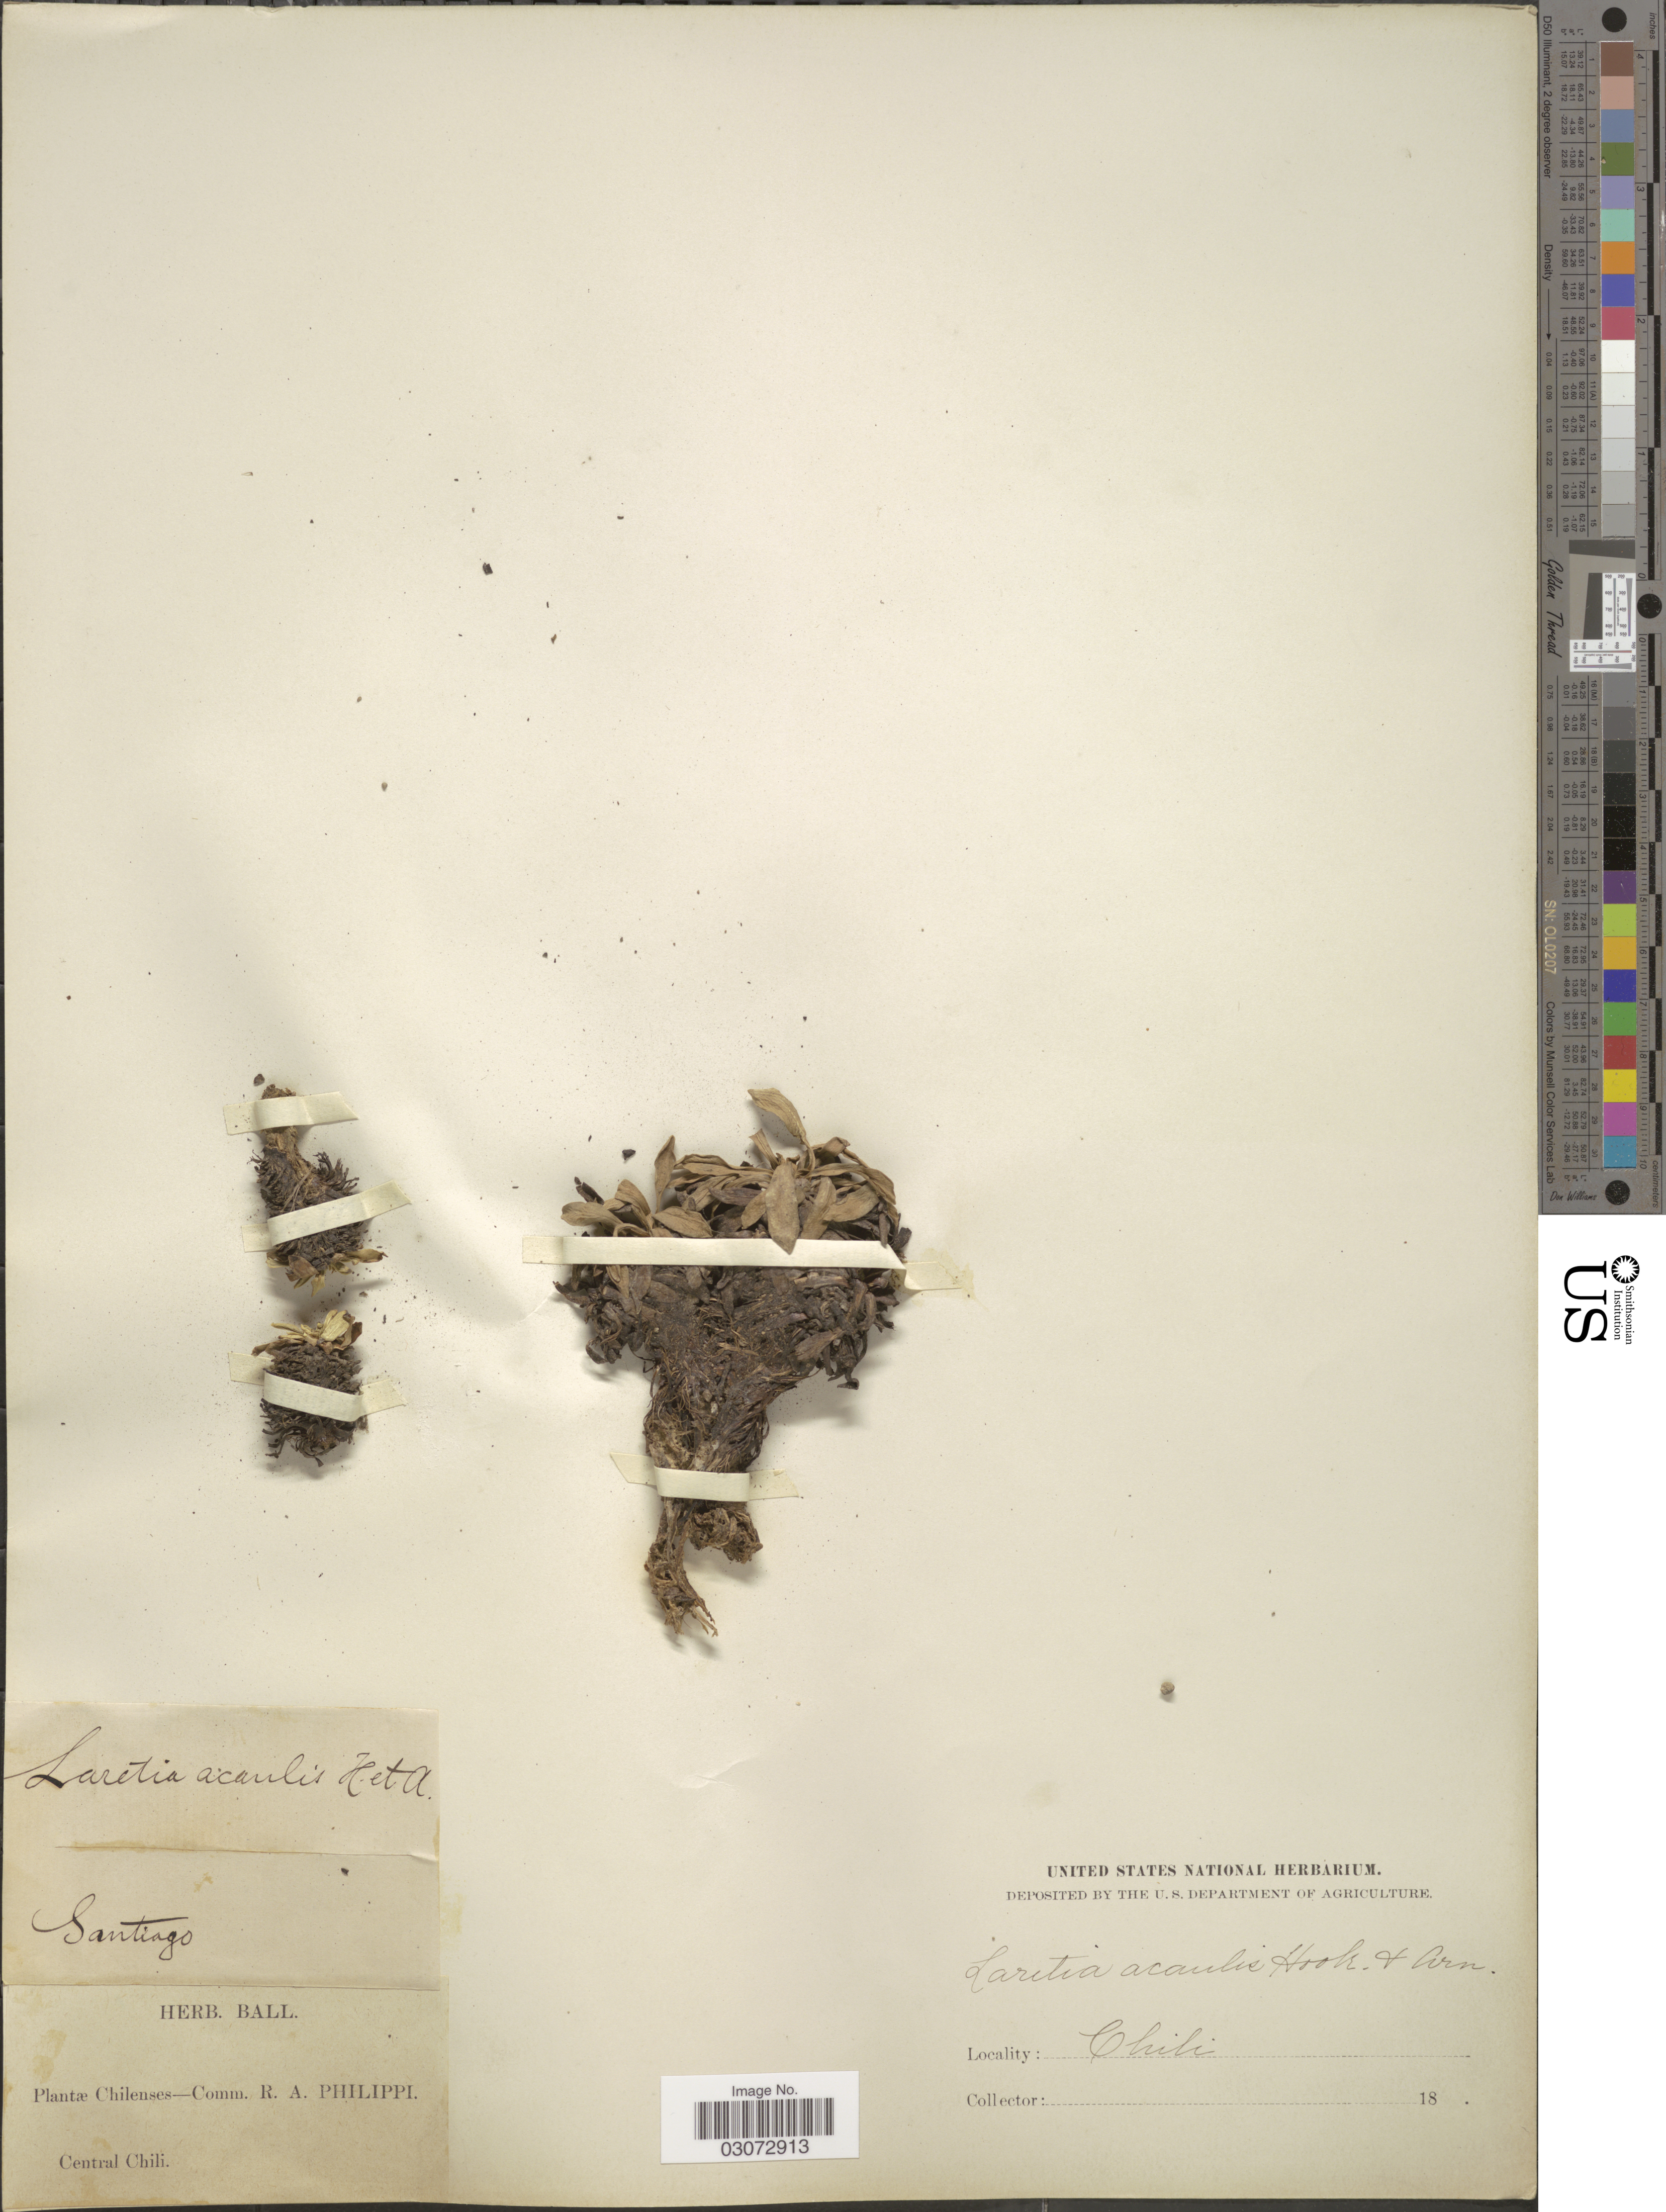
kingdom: Plantae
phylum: Tracheophyta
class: Magnoliopsida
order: Apiales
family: Apiaceae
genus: Laretia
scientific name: Laretia acaulis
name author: (Cav.) Gillies & Hook.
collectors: ex herb. Ball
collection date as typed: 18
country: Chile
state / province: Región Metropolitana (RM)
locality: Santiago. Central Chili.